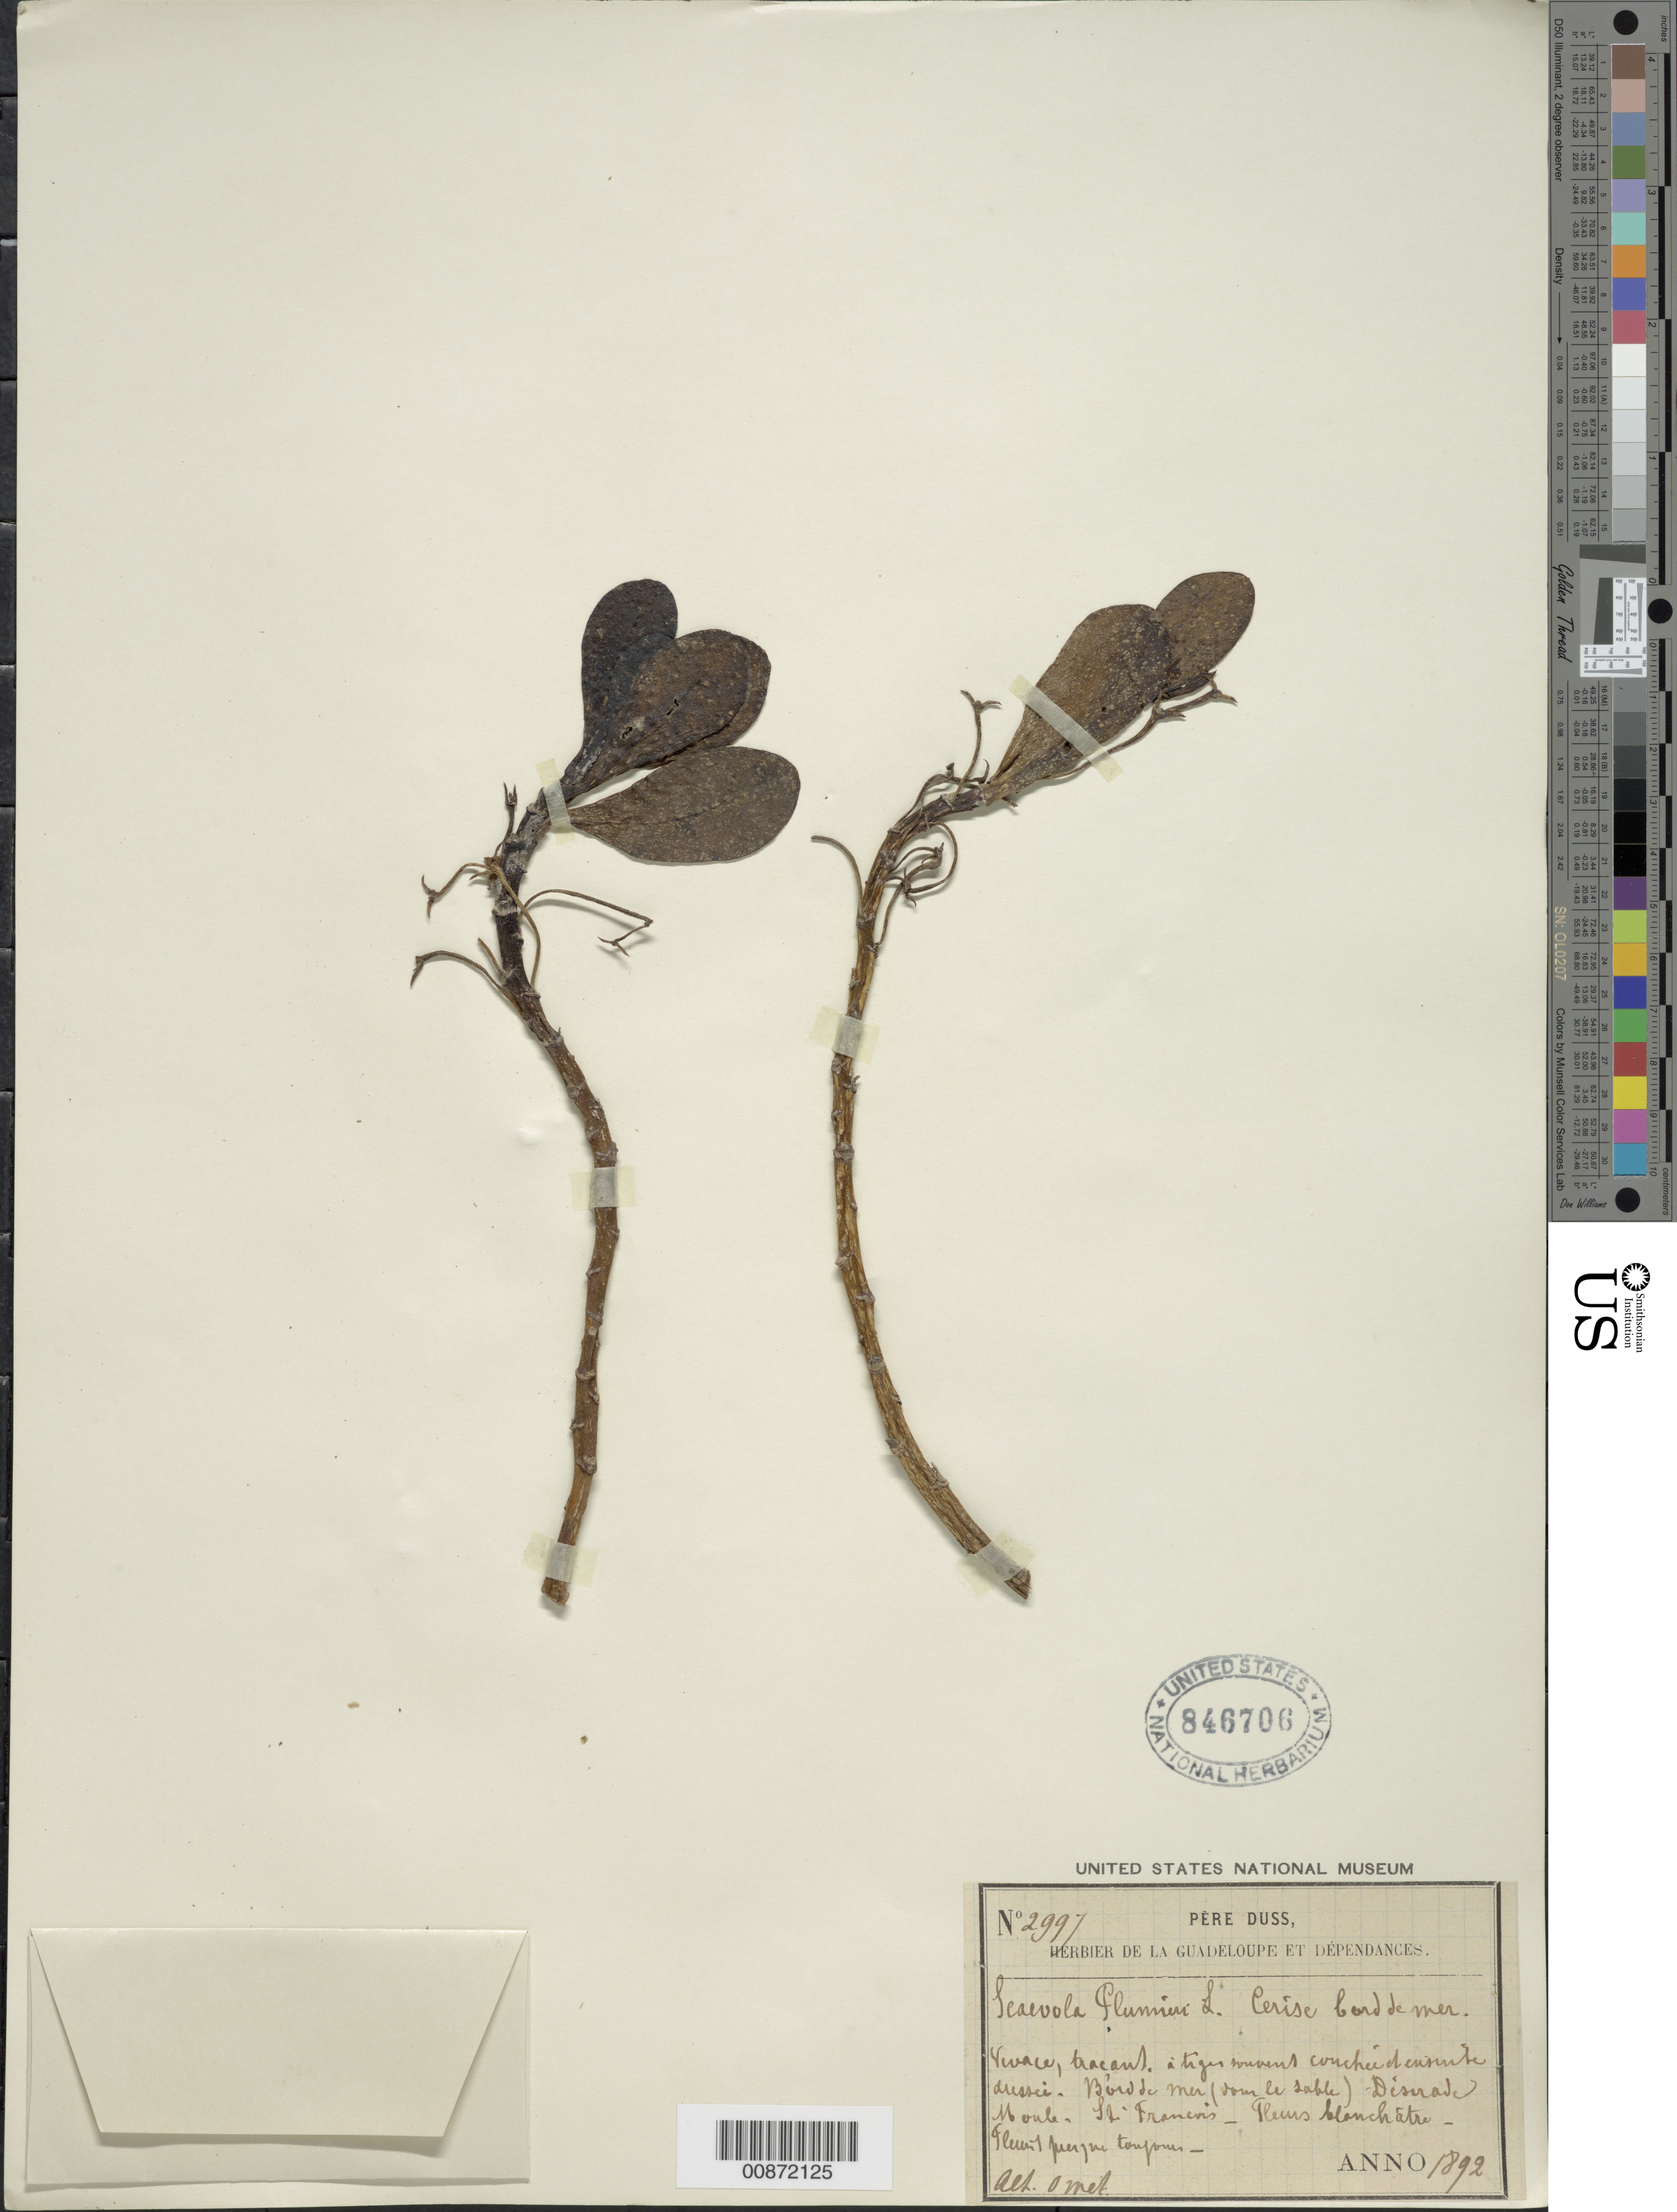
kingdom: Plantae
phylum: Tracheophyta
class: Magnoliopsida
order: Asterales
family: Goodeniaceae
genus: Scaevola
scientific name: Scaevola plumieri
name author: (L.) Vahl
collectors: Père Duss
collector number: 2997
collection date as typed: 1892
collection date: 1892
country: Guadeloupe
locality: Diserade Moule. St Francius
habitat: Bord de mer (sur le sable)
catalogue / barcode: US 846706